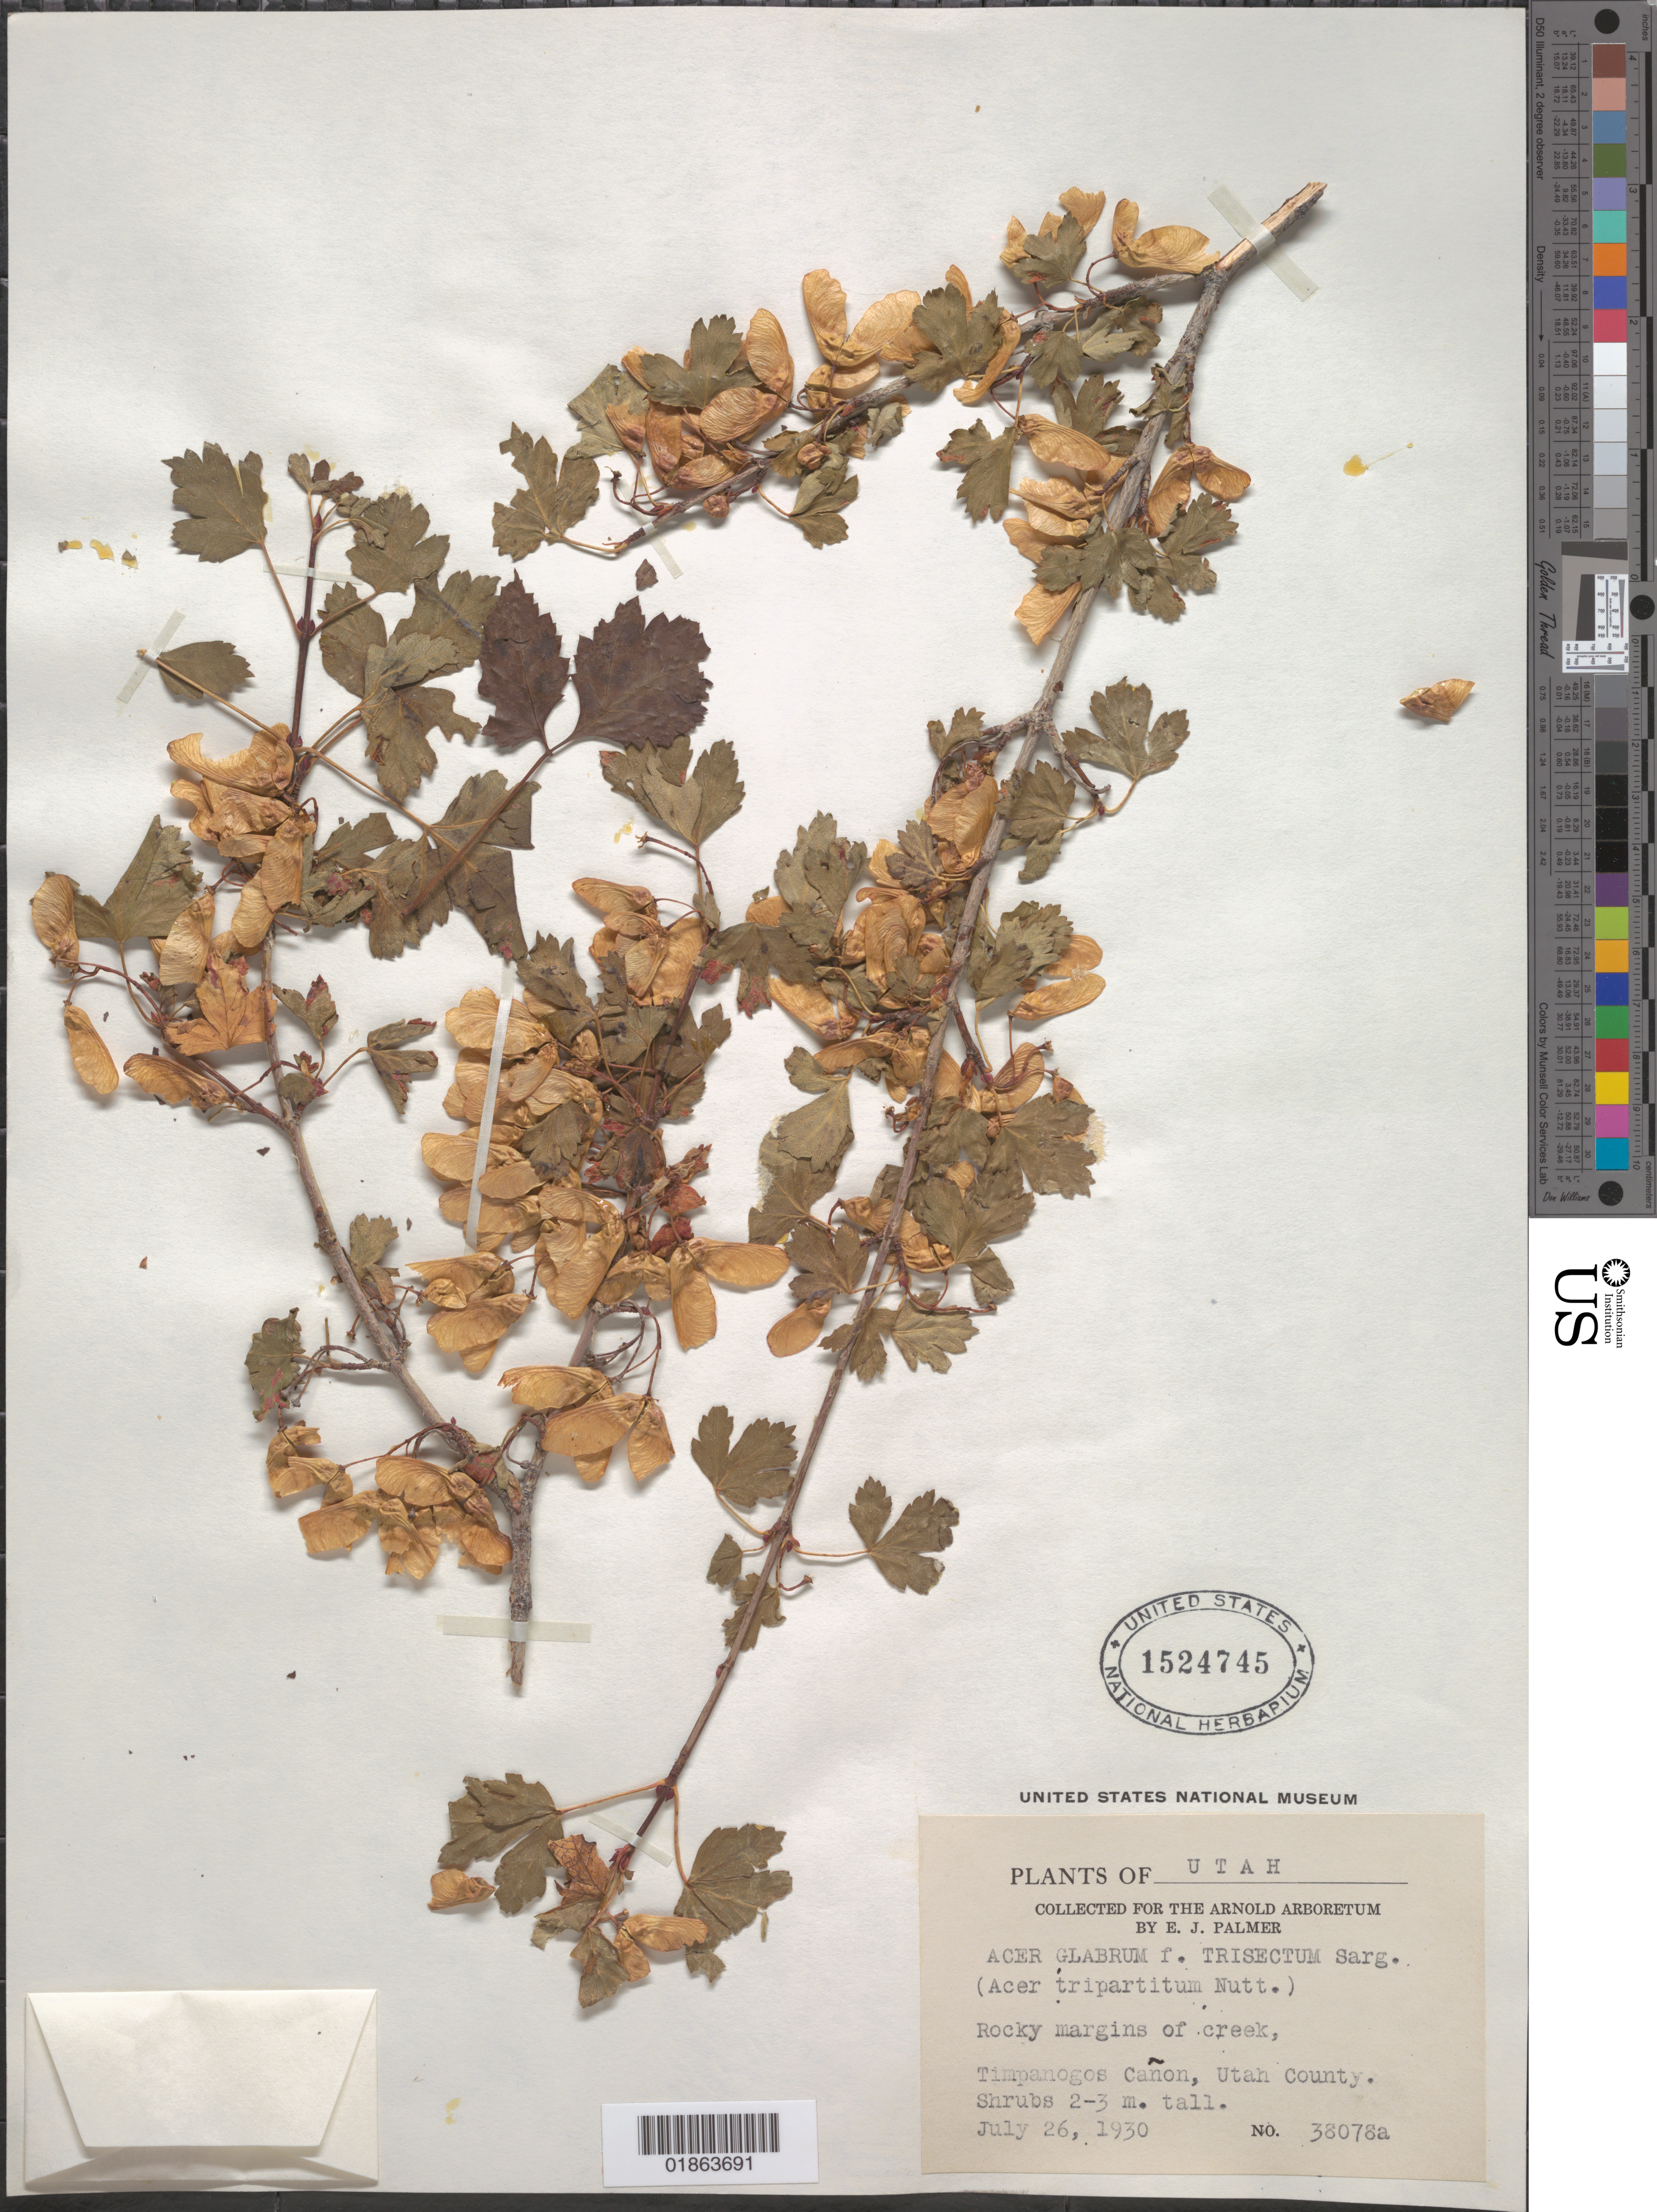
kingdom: Plantae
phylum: Tracheophyta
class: Magnoliopsida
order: Sapindales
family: Sapindaceae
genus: Acer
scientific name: Acer tripartitum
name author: Nutt.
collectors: E. J. Palmer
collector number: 38078 a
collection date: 1930-07-26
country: United States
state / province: Utah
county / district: Utah County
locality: Timpanogos Cañon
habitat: Rocky margins of creek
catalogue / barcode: US 1524745